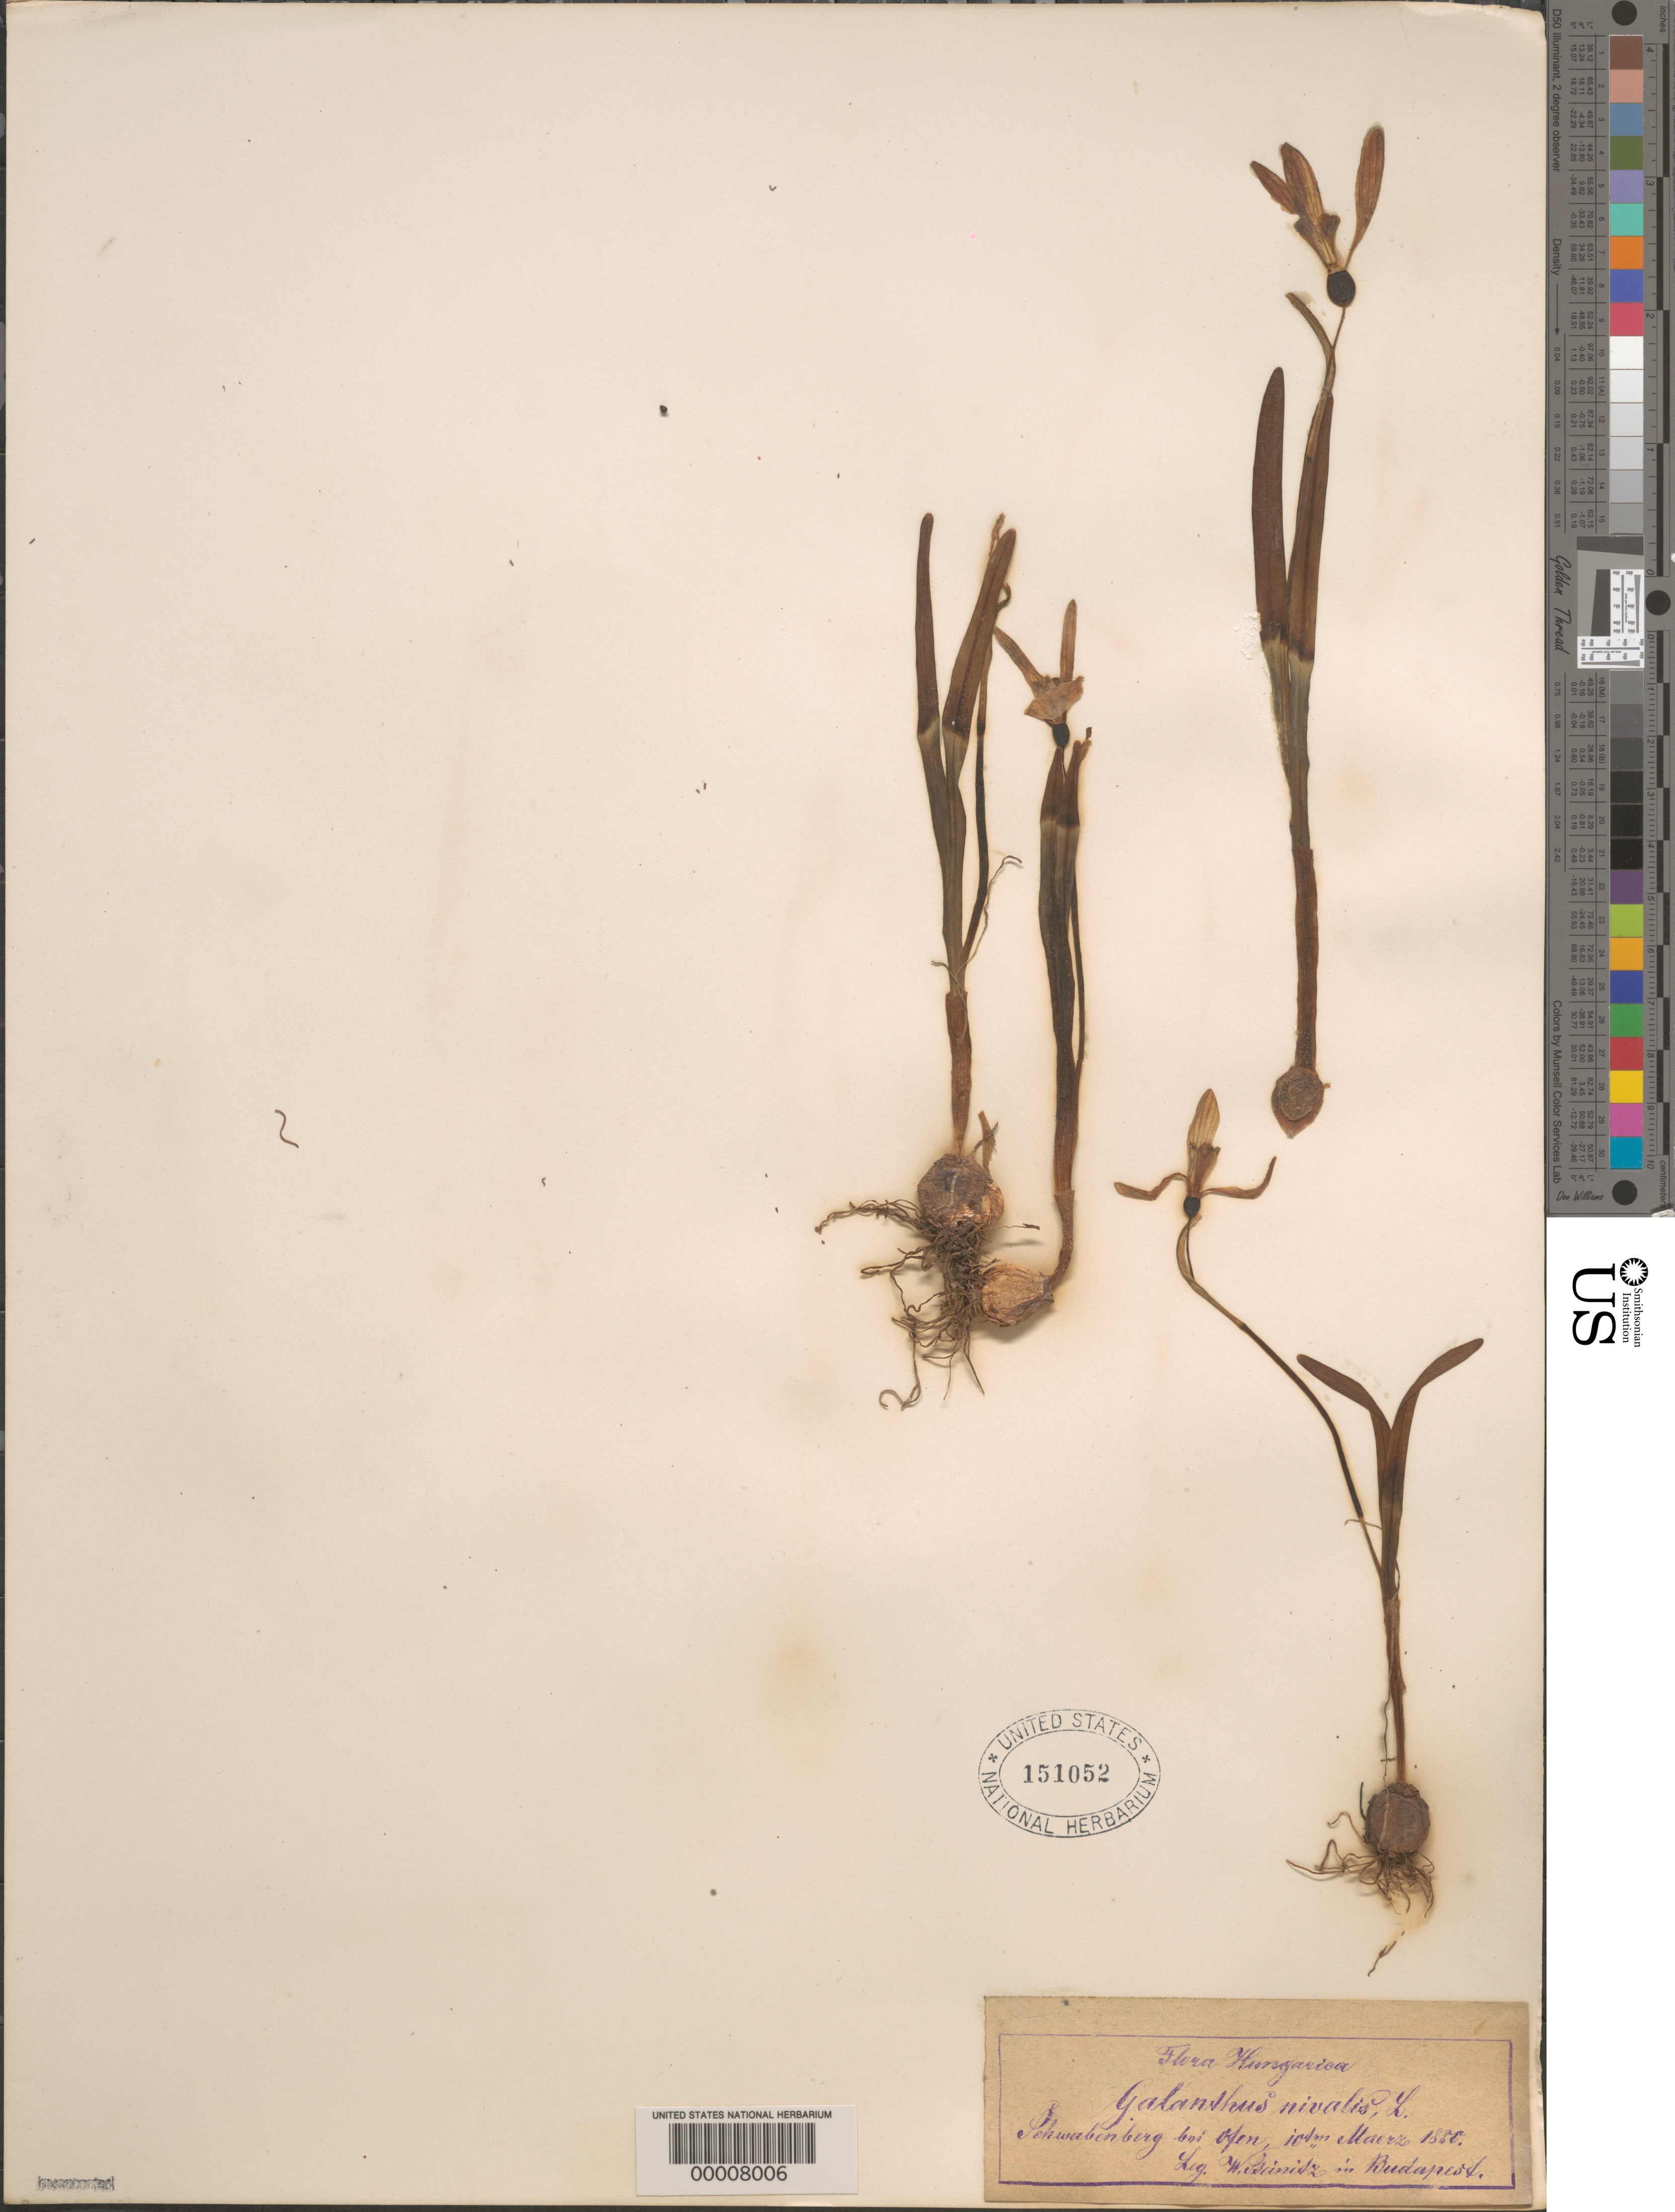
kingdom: Plantae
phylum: Tracheophyta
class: Liliopsida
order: Asparagales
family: Amaryllidaceae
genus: Galanthus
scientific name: Galanthus nivalis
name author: L.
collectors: W. Scinitz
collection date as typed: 10 Mar 1880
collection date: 1880-03-10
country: Hungary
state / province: Budapest, Capital District of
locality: Schwabenberg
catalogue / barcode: US 151052